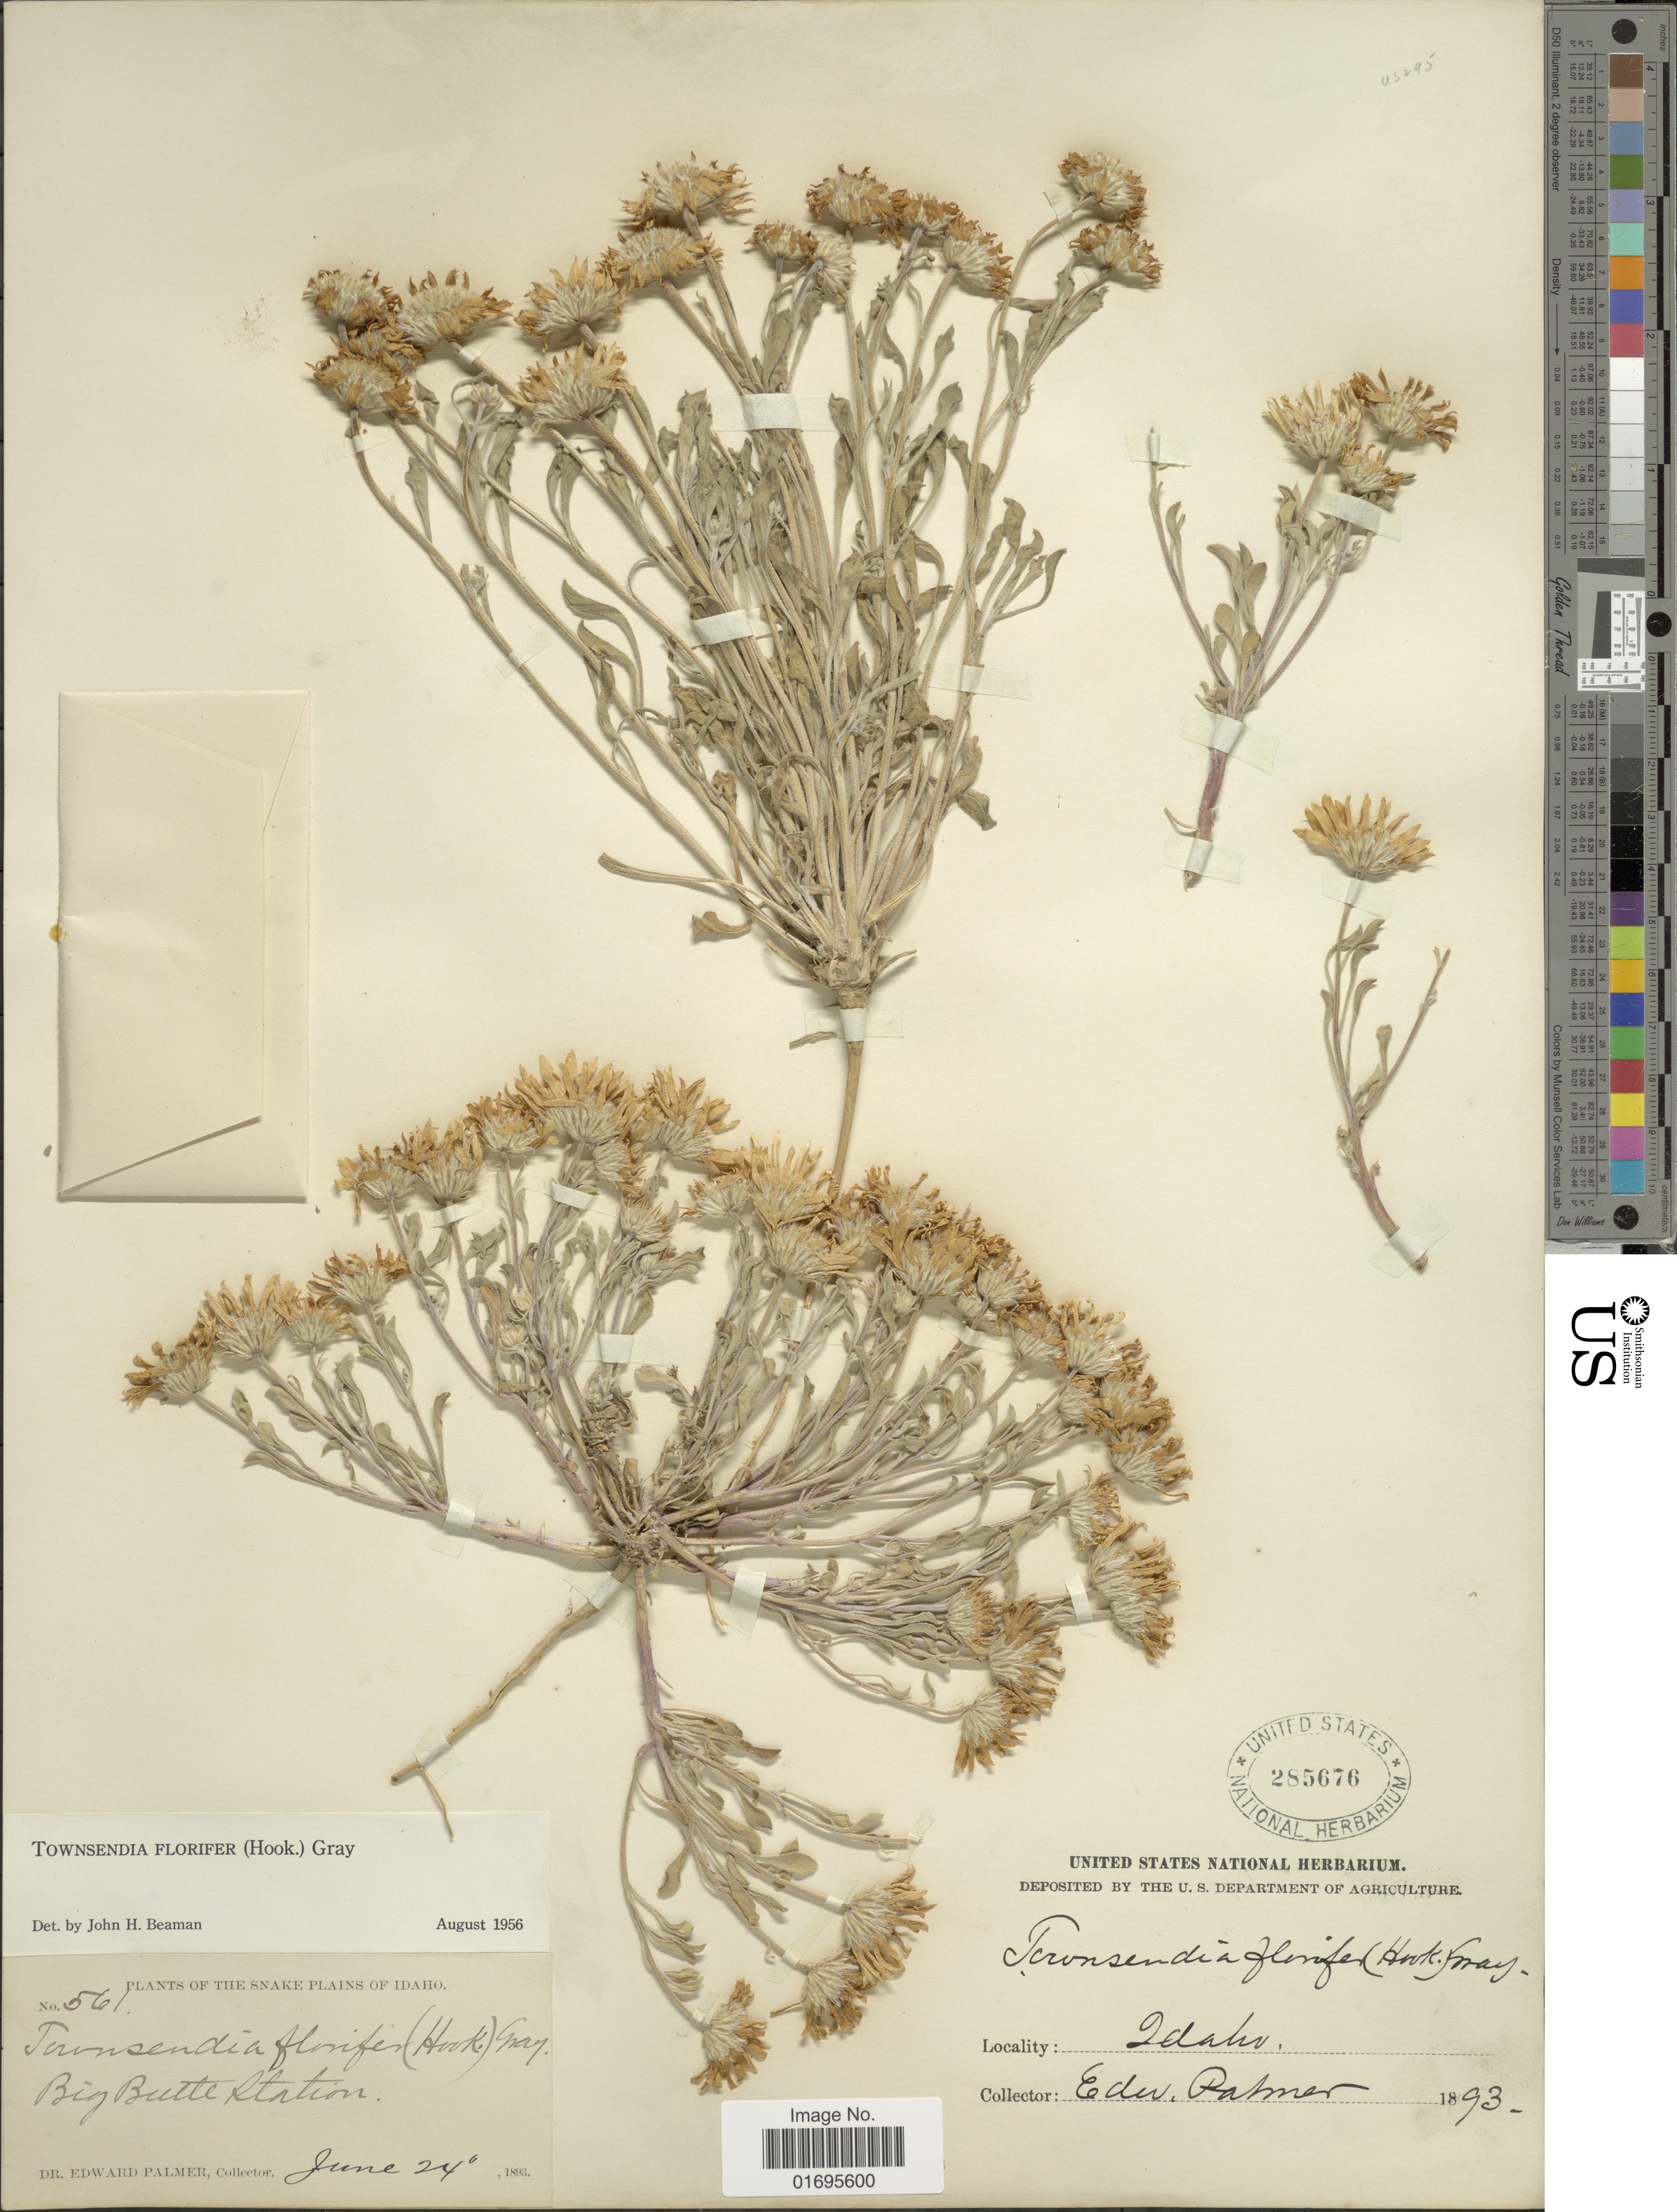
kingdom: Plantae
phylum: Tracheophyta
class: Magnoliopsida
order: Asterales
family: Asteraceae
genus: Townsendia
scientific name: Townsendia florifer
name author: (Hook.) A. Gray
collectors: E. Palmer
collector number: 561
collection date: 1893-06-24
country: United States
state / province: Idaho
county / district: Butte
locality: Big Butte Station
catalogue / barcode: US 285676